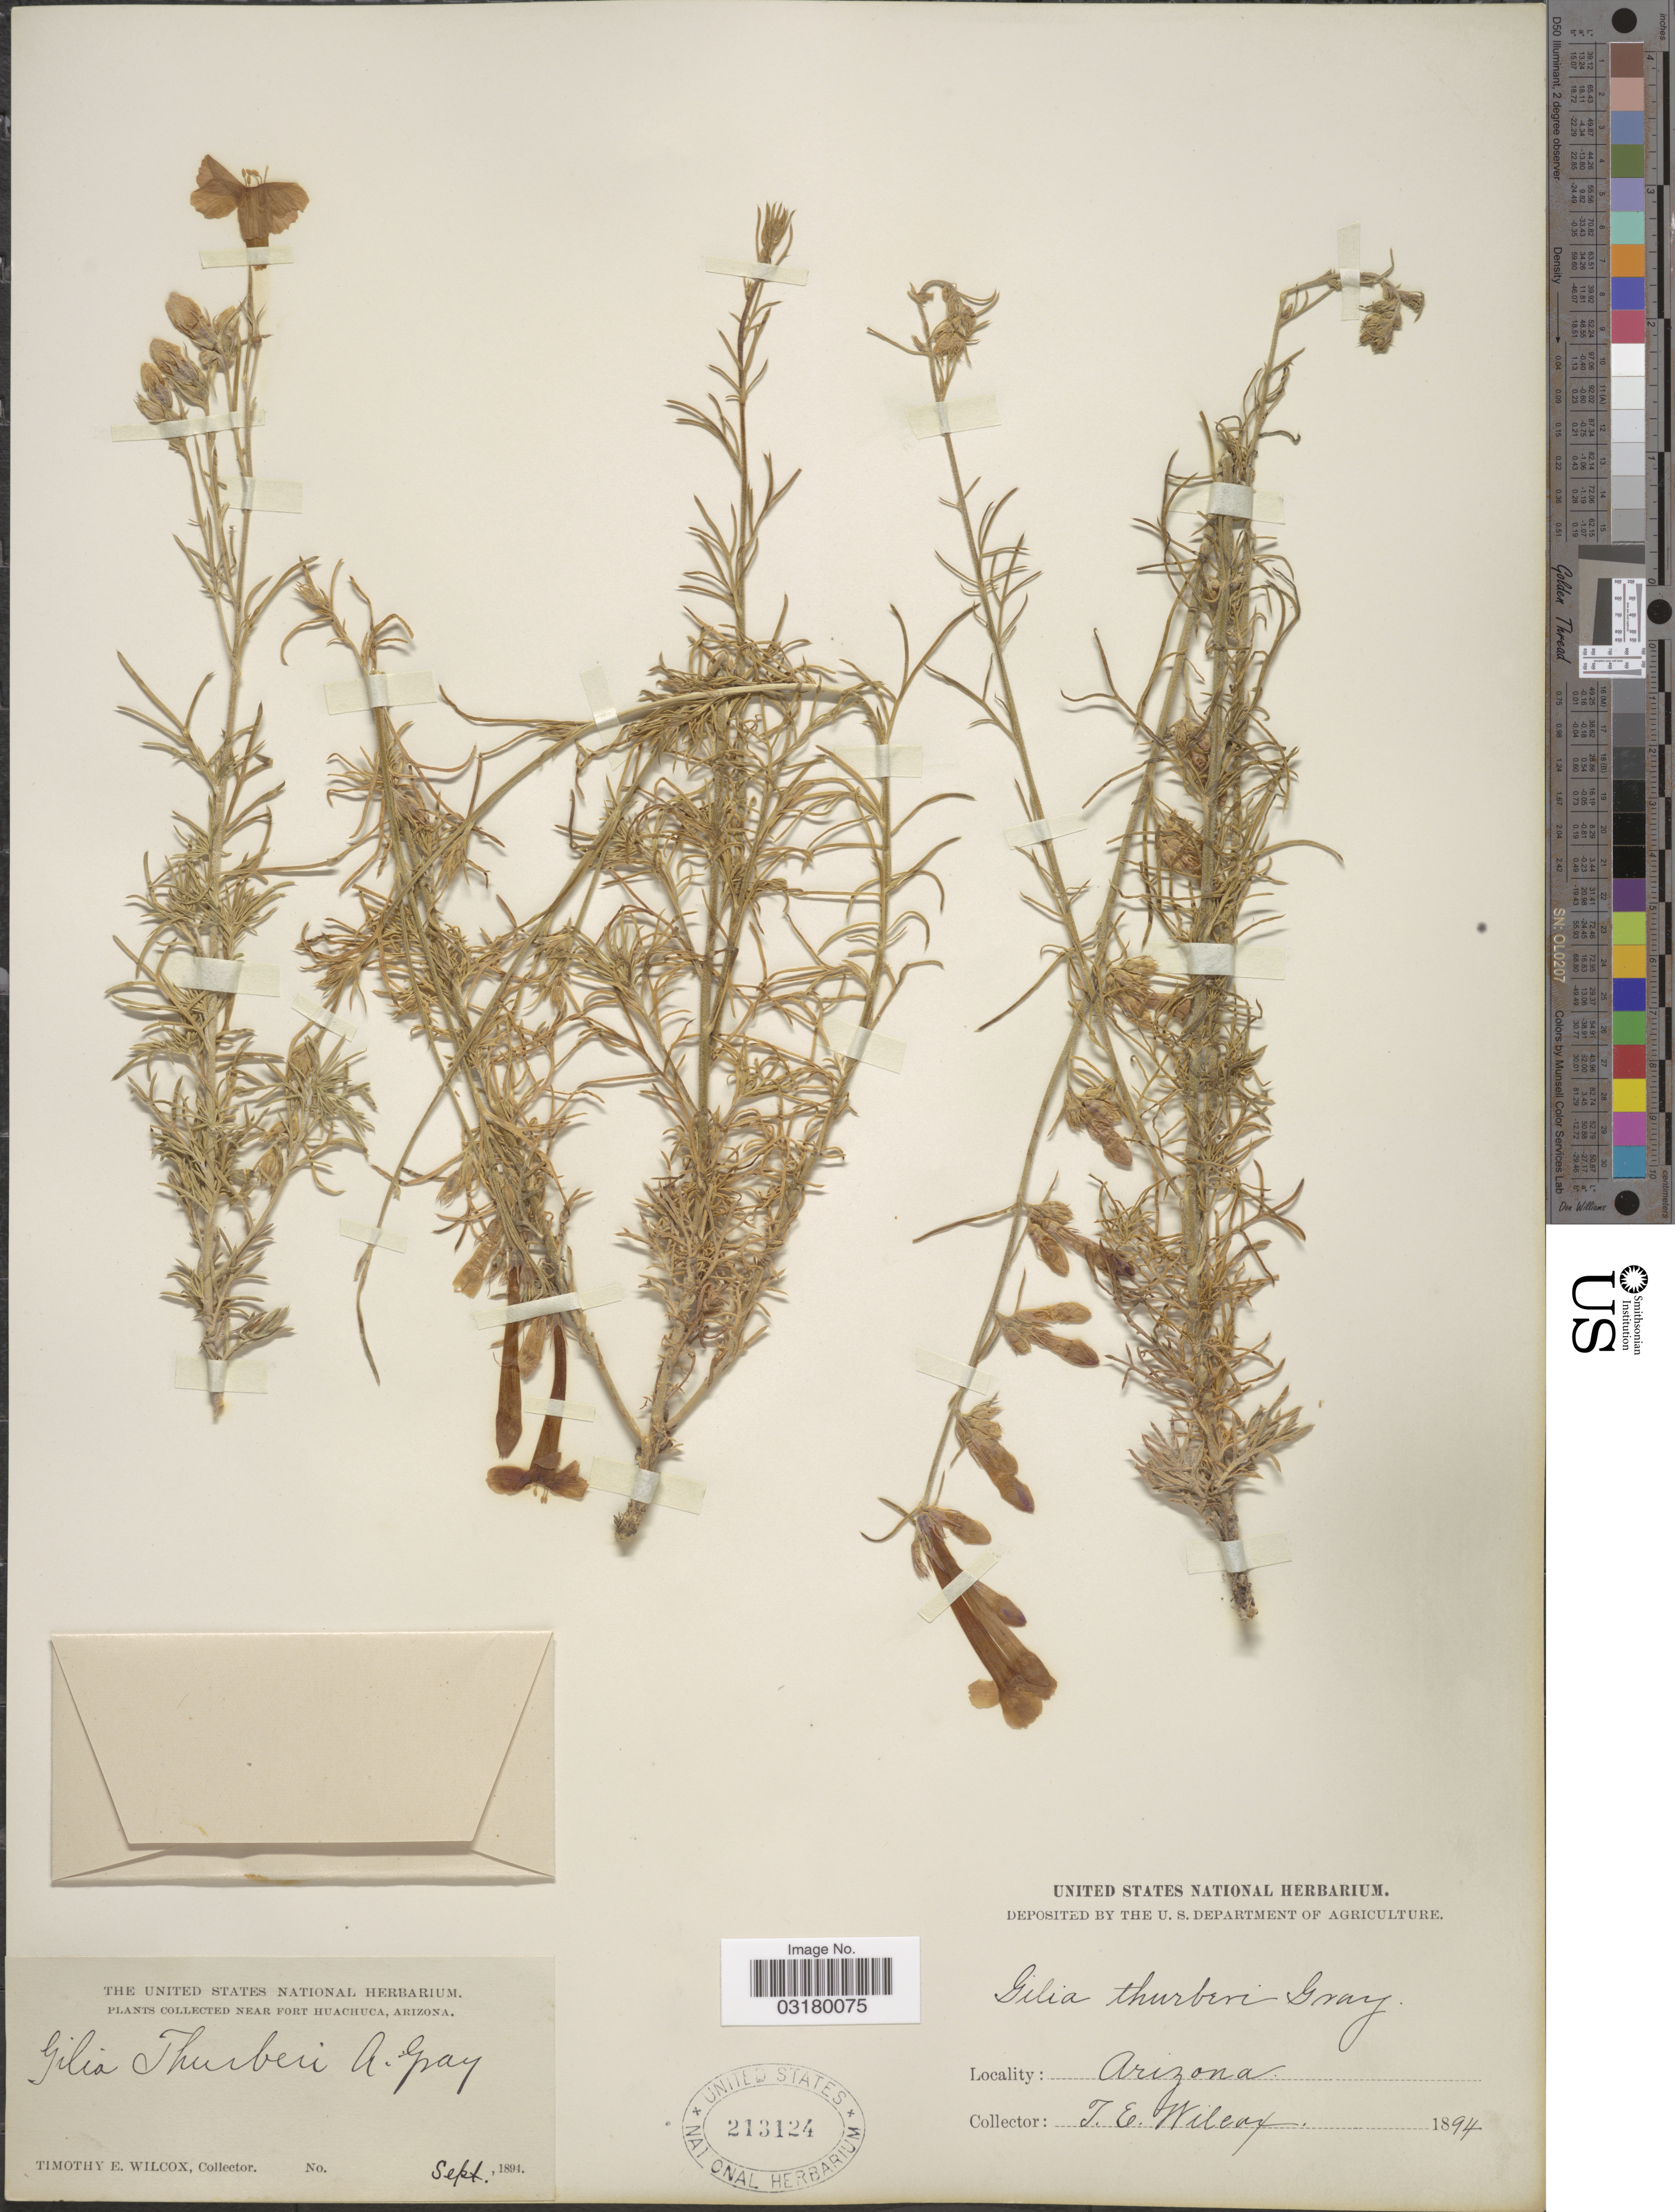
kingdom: Plantae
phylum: Tracheophyta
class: Magnoliopsida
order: Ericales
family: Polemoniaceae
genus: Ipomopsis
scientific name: Ipomopsis thurberi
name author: (A. Gray) V.E. Grant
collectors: T. E. Wilcox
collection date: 1894-09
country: United States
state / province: Arizona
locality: Collected near Fort Huachuca.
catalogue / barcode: US 213124